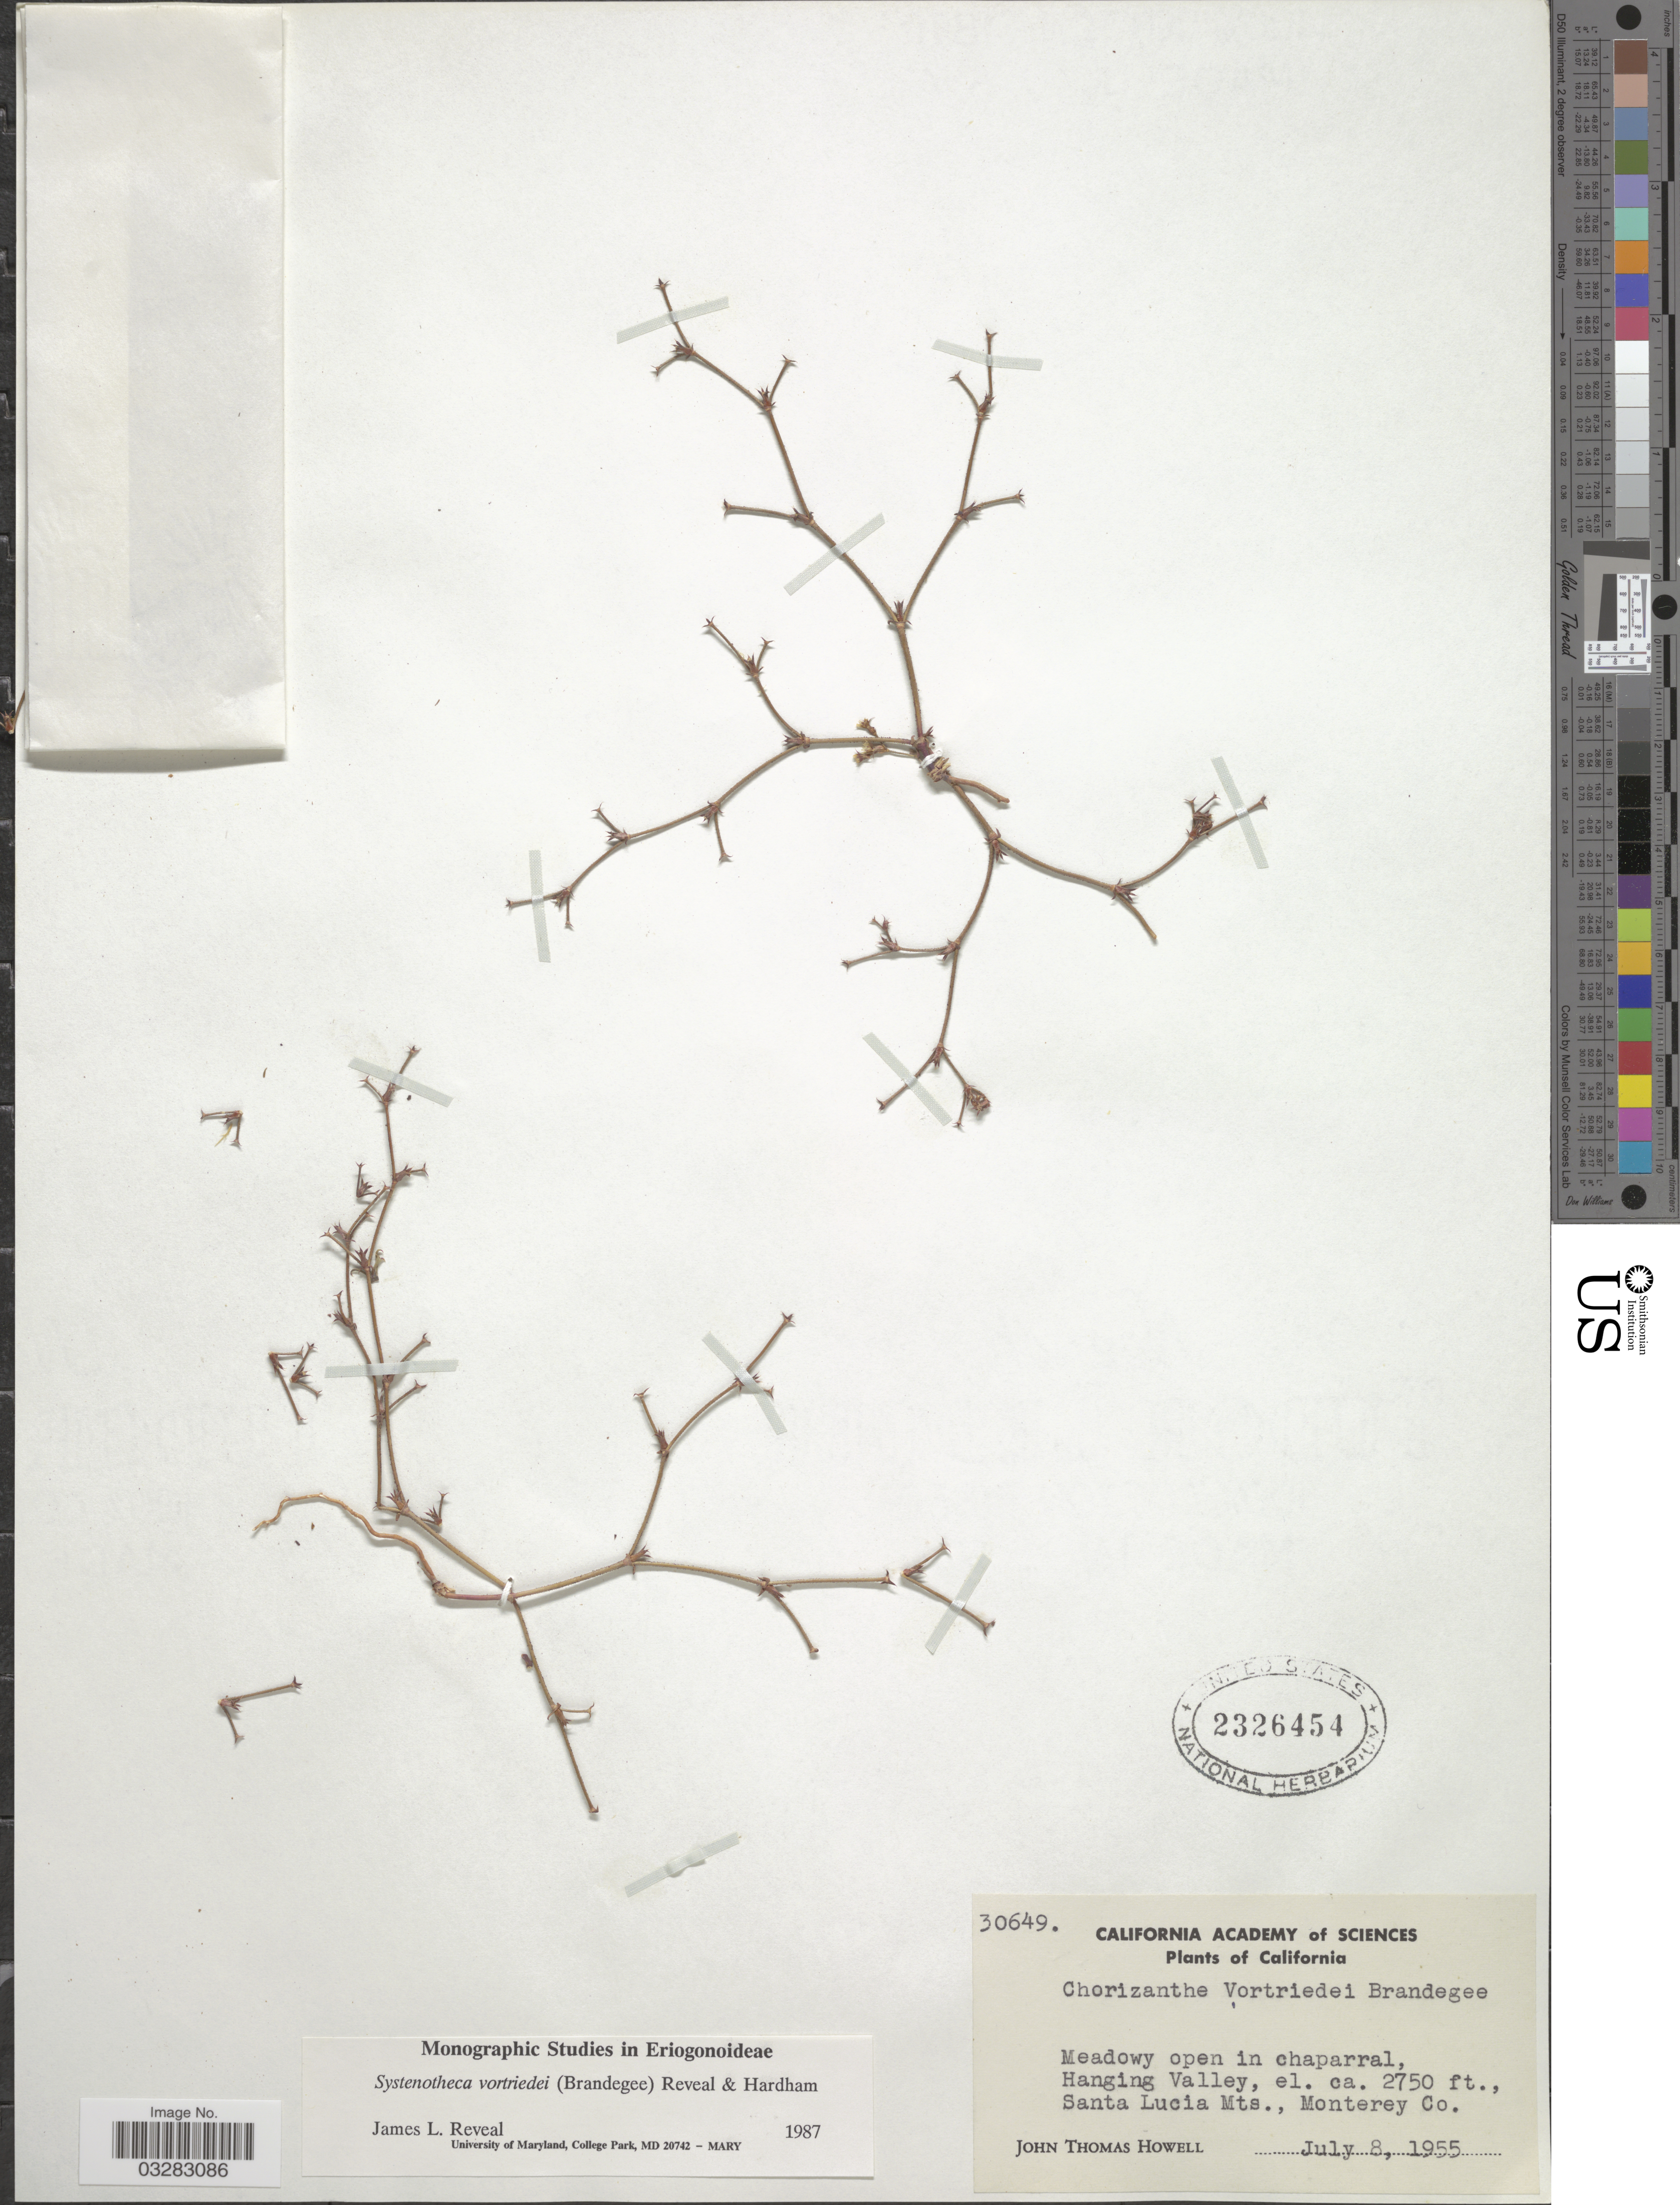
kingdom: Plantae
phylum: Tracheophyta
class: Magnoliopsida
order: Caryophyllales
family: Polygonaceae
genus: Systenotheca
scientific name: Systenotheca vortreidei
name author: (Brandegee) Reveal & Hardham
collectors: J. T. Howell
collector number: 30649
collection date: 1955-07-08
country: United States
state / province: California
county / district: Monterey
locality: Meadowy open in chaparral, Hanging Valley, Santa Lucia Mts., Monterey Co.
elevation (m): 838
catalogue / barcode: US 2326454